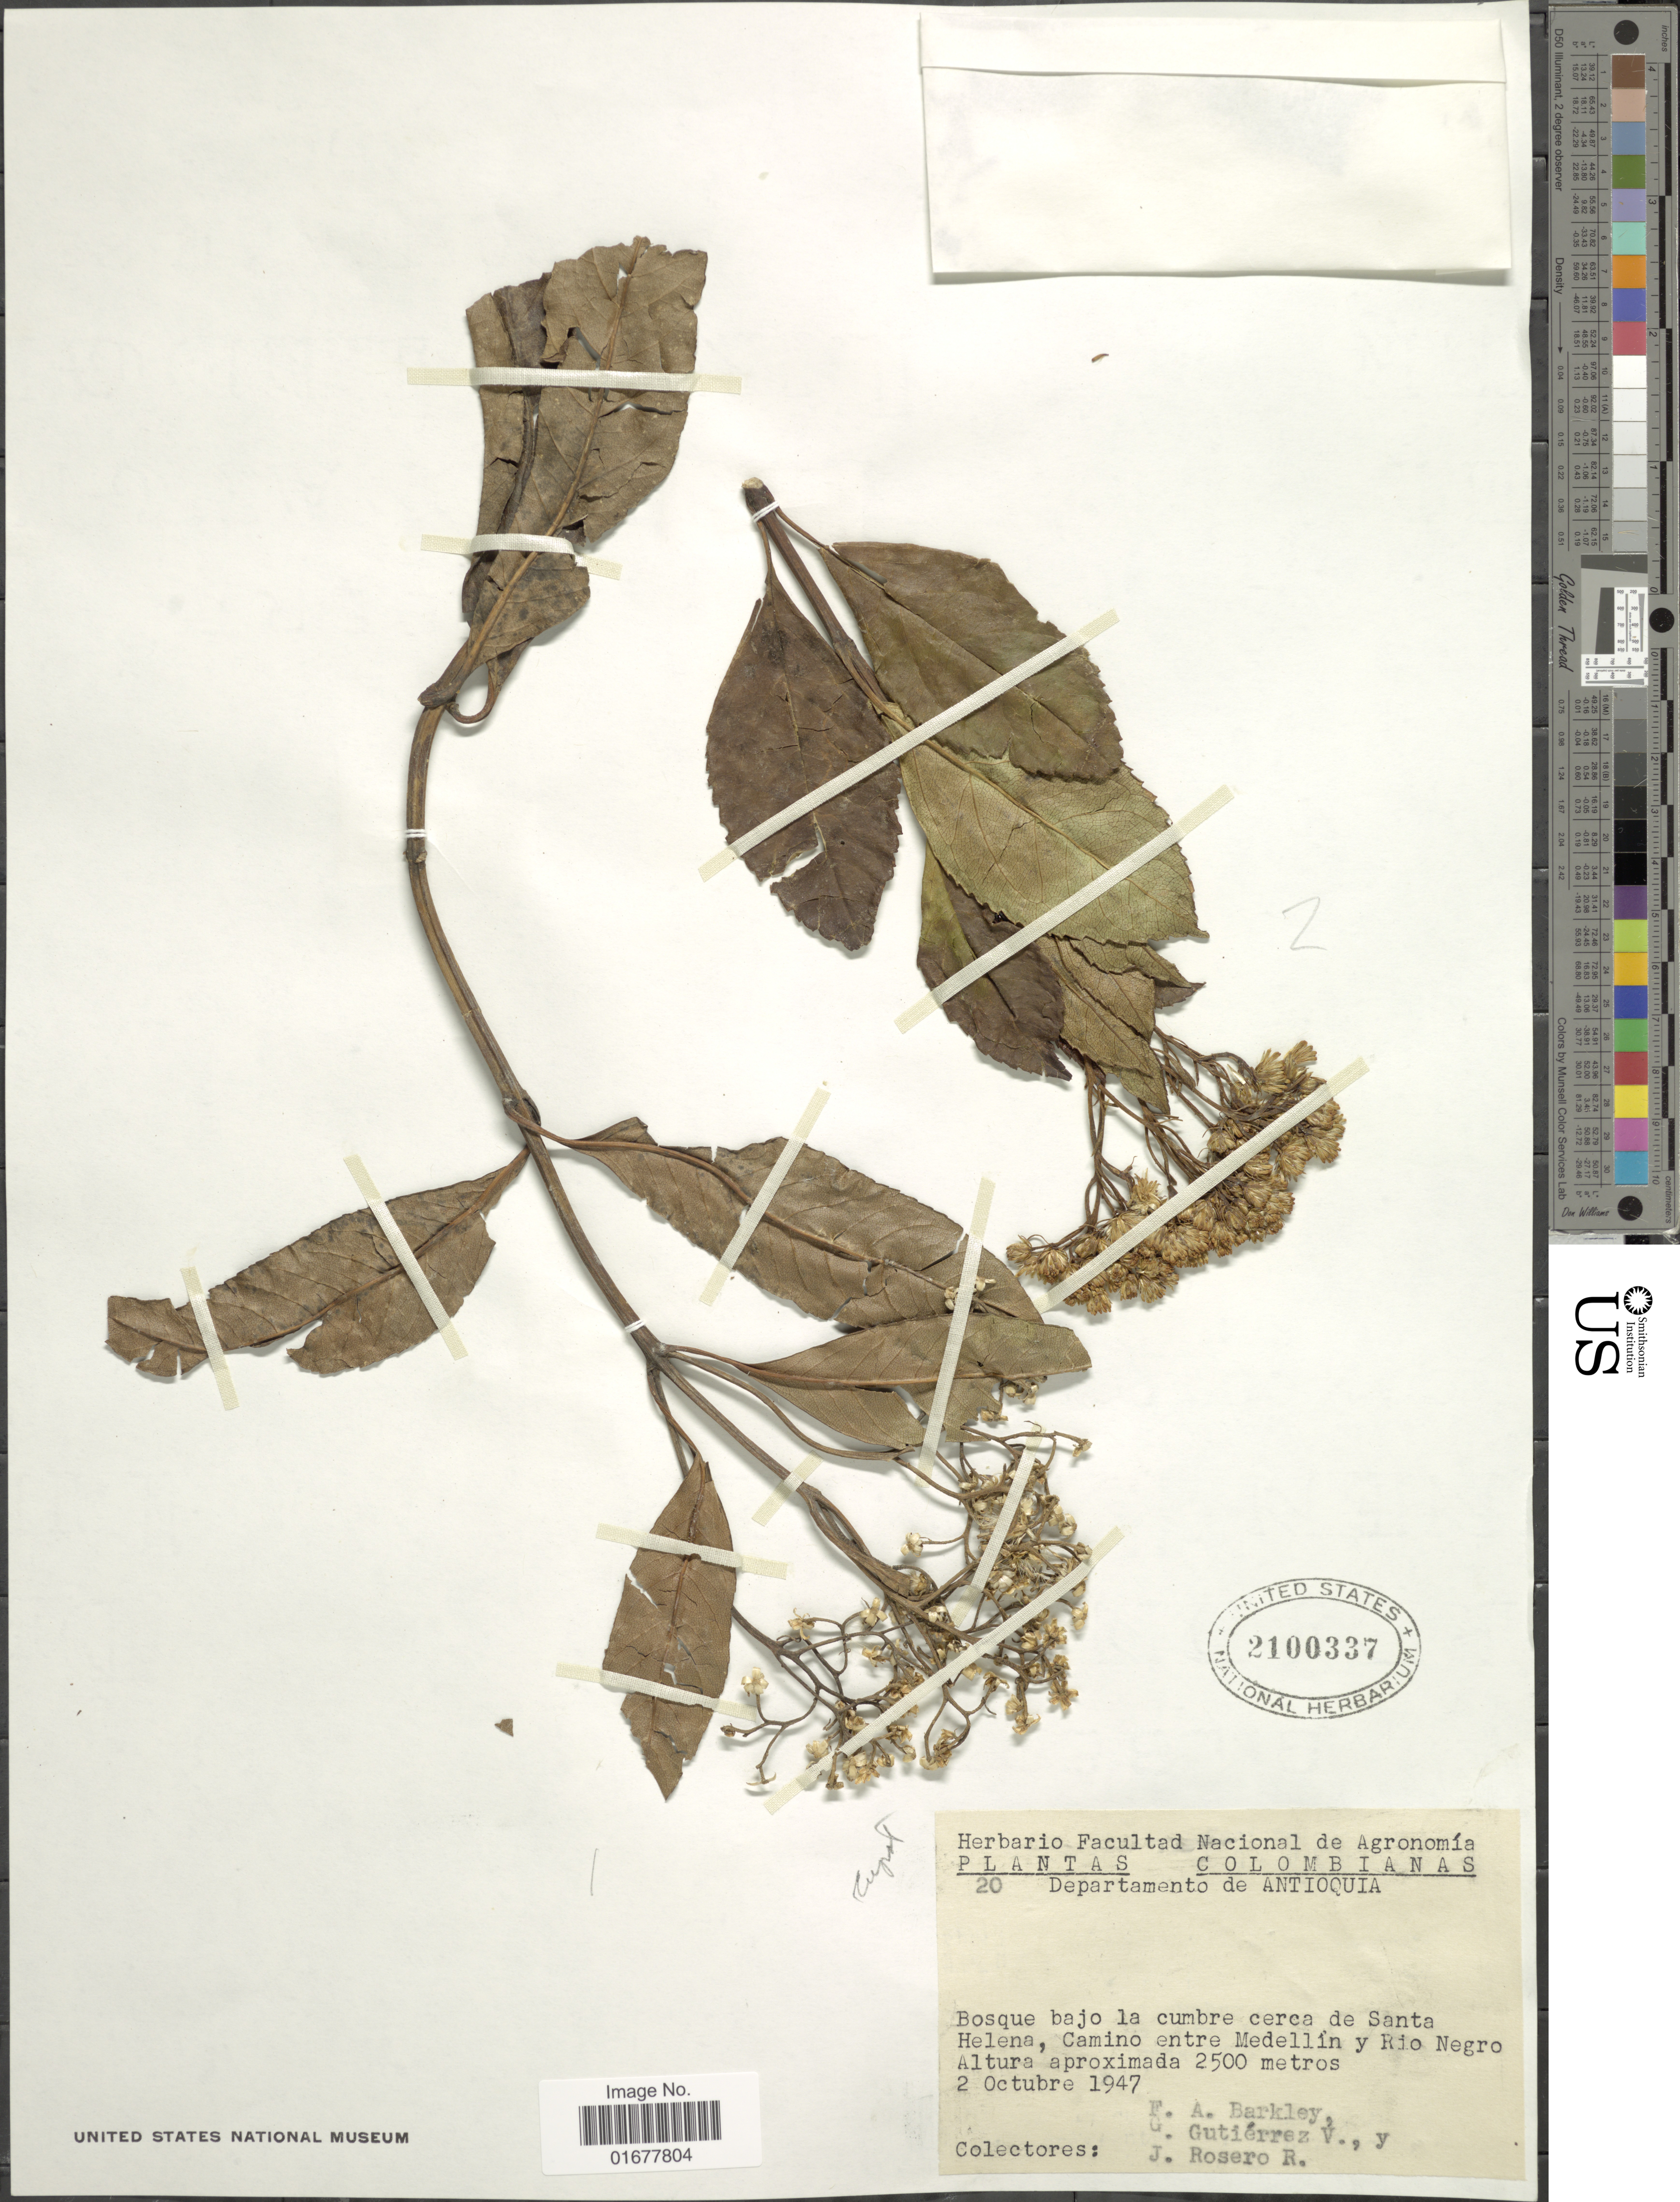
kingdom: Plantae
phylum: Tracheophyta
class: Magnoliopsida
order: Asterales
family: Asteraceae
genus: Ageratina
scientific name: Ageratina sp.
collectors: F. A. Barkley, G. Gutiérrez V. & J. Rosero R.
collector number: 20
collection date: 1947-10-02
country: Colombia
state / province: Antioquia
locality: Bosque bajo la cumbre cerca de Santa Helena, Camino entre Medellin y Rio Negro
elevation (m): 2500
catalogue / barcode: US 2100337